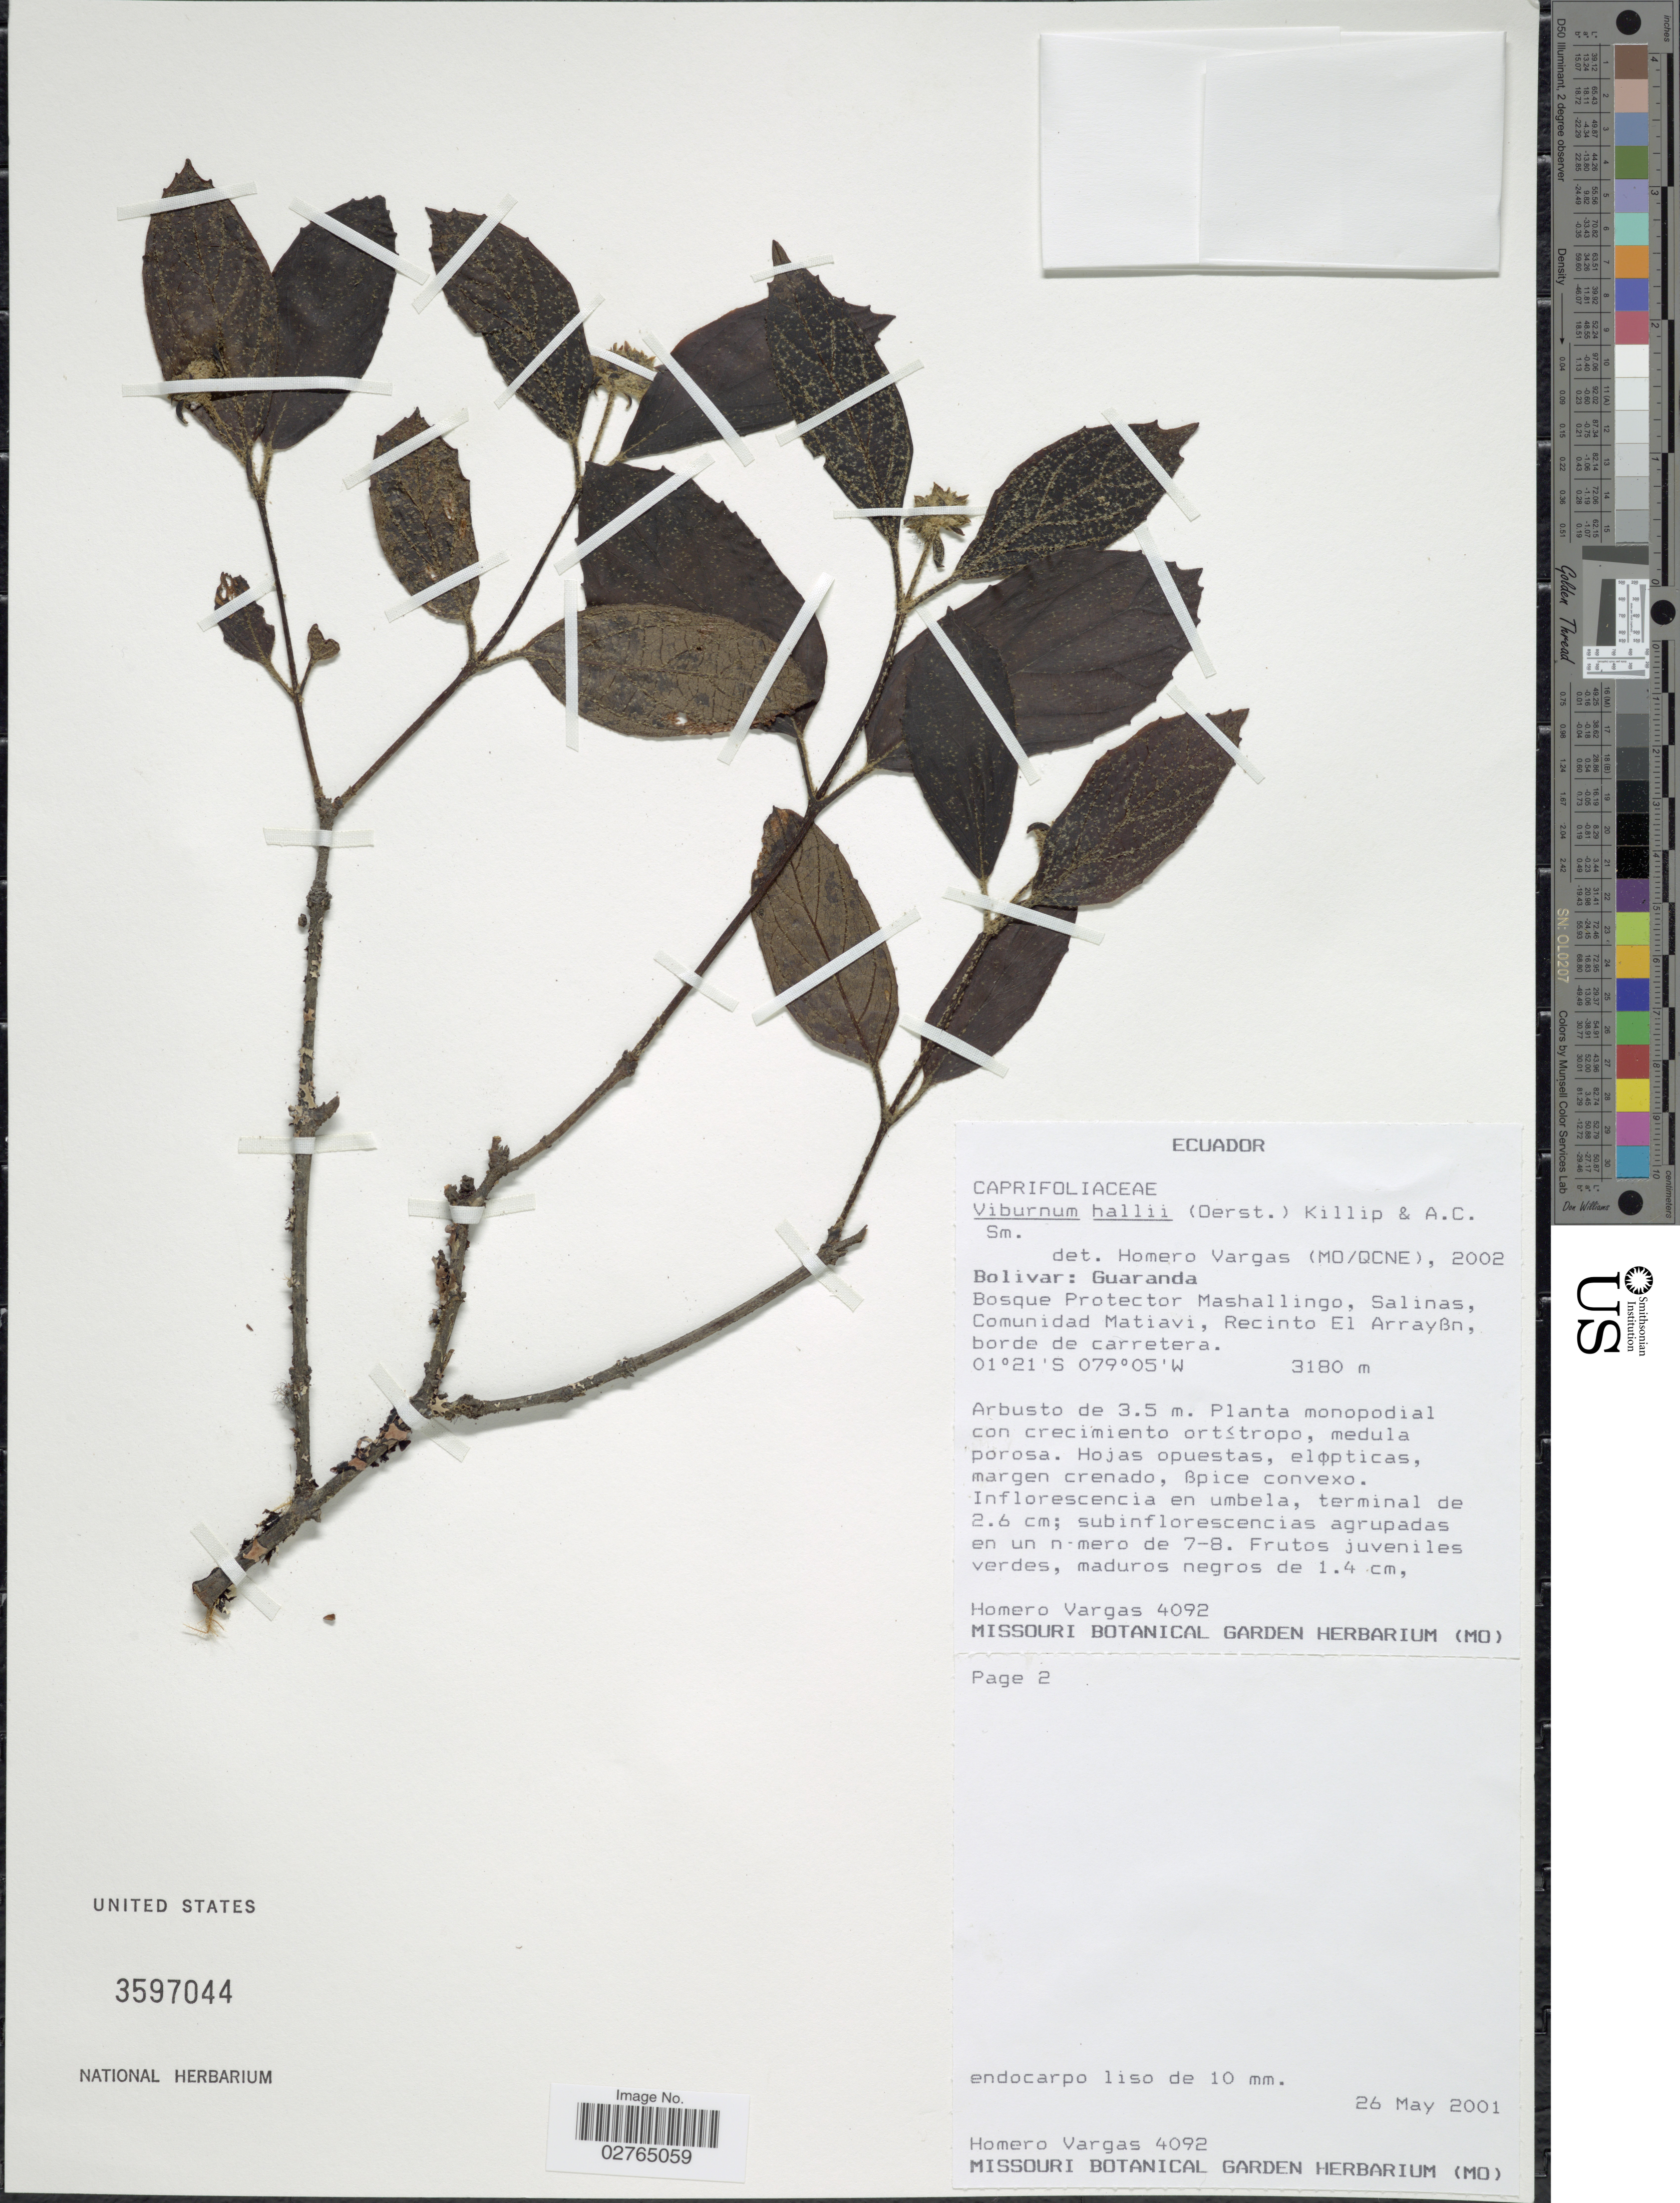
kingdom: Plantae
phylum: Tracheophyta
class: Magnoliopsida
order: Dipsacales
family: Viburnaceae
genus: Viburnum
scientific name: Viburnum hallii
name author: (Oerst.) Killip & A.C. Sm.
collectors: H. Vargas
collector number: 4092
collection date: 2001-05-26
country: Ecuador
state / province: Bolívar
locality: Guaranda. Bosque Protector Mashallingo, Salinas, Comunidad Matiavi, Recinto El Arrayßn, borde de carretera.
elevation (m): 3180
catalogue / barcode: US 3597044